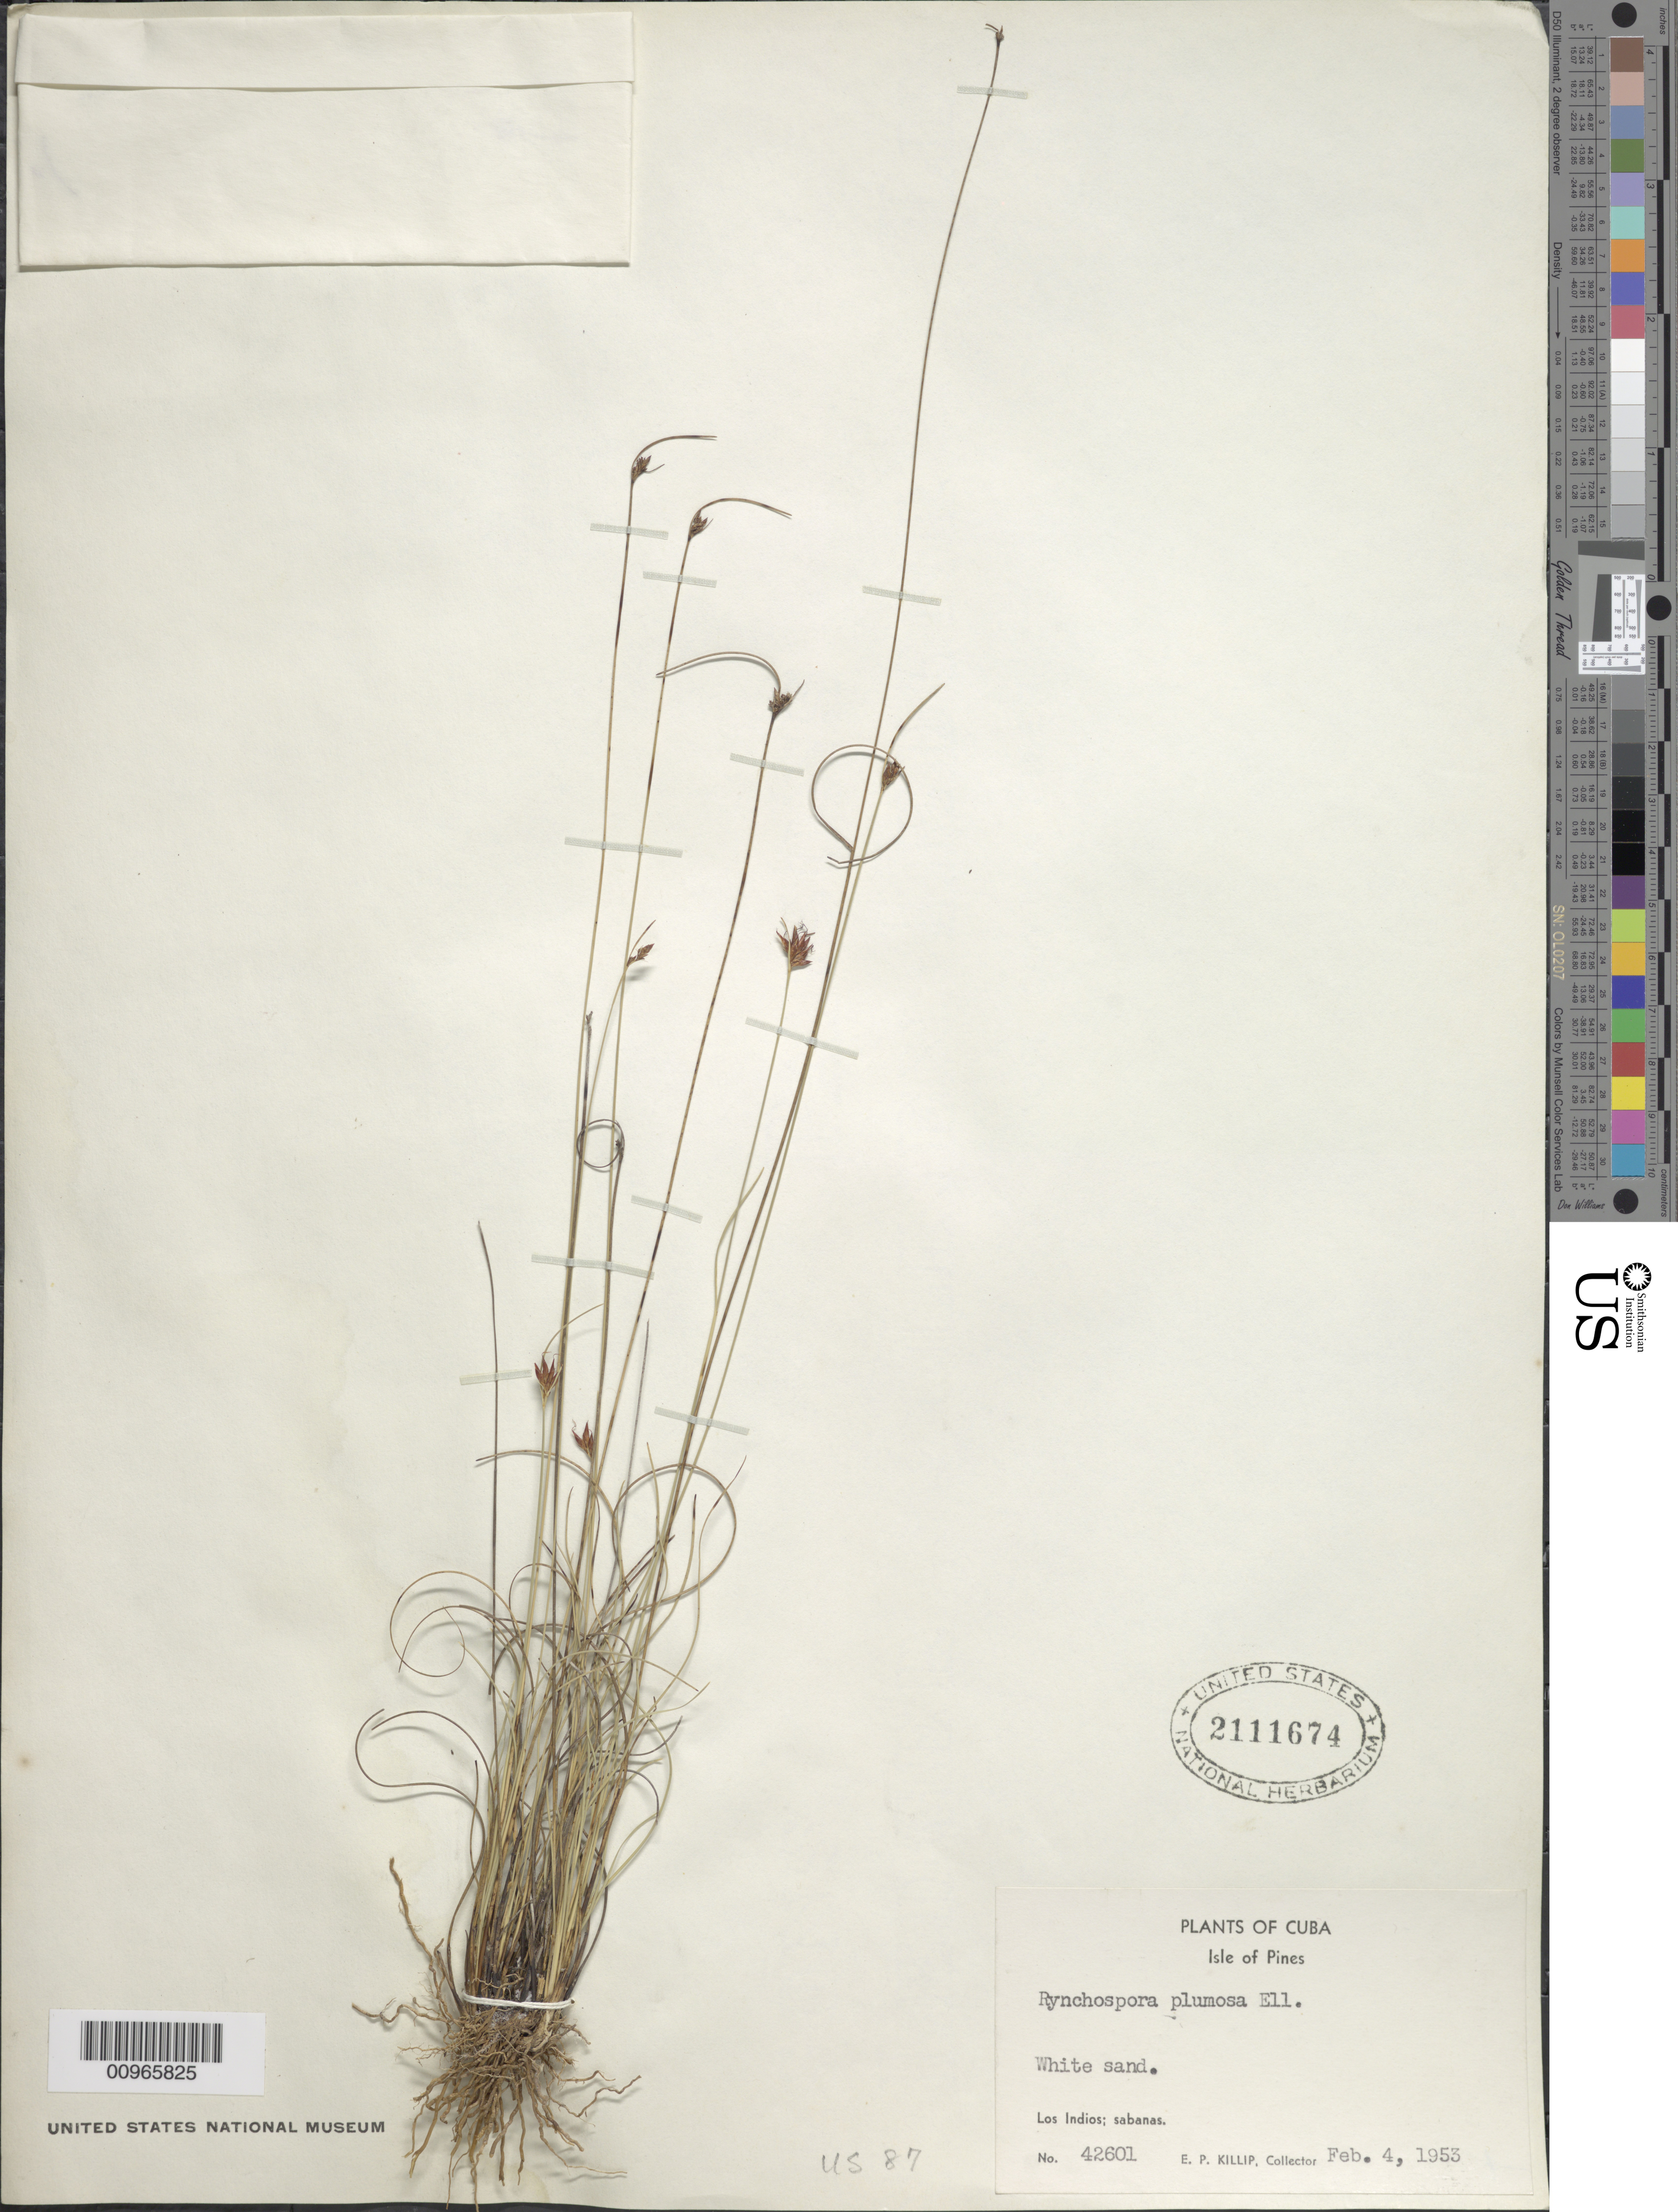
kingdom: Plantae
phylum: Tracheophyta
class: Liliopsida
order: Poales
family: Cyperaceae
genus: Rhynchospora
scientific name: Rhynchospora plumosa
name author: Elliott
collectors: E. P. Killip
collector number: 42601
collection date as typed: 04 Feb 1953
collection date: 1953-02-04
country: Cuba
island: Isla de la Juventud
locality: Los Indios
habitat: White-sand sabanas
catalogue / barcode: US 2111674